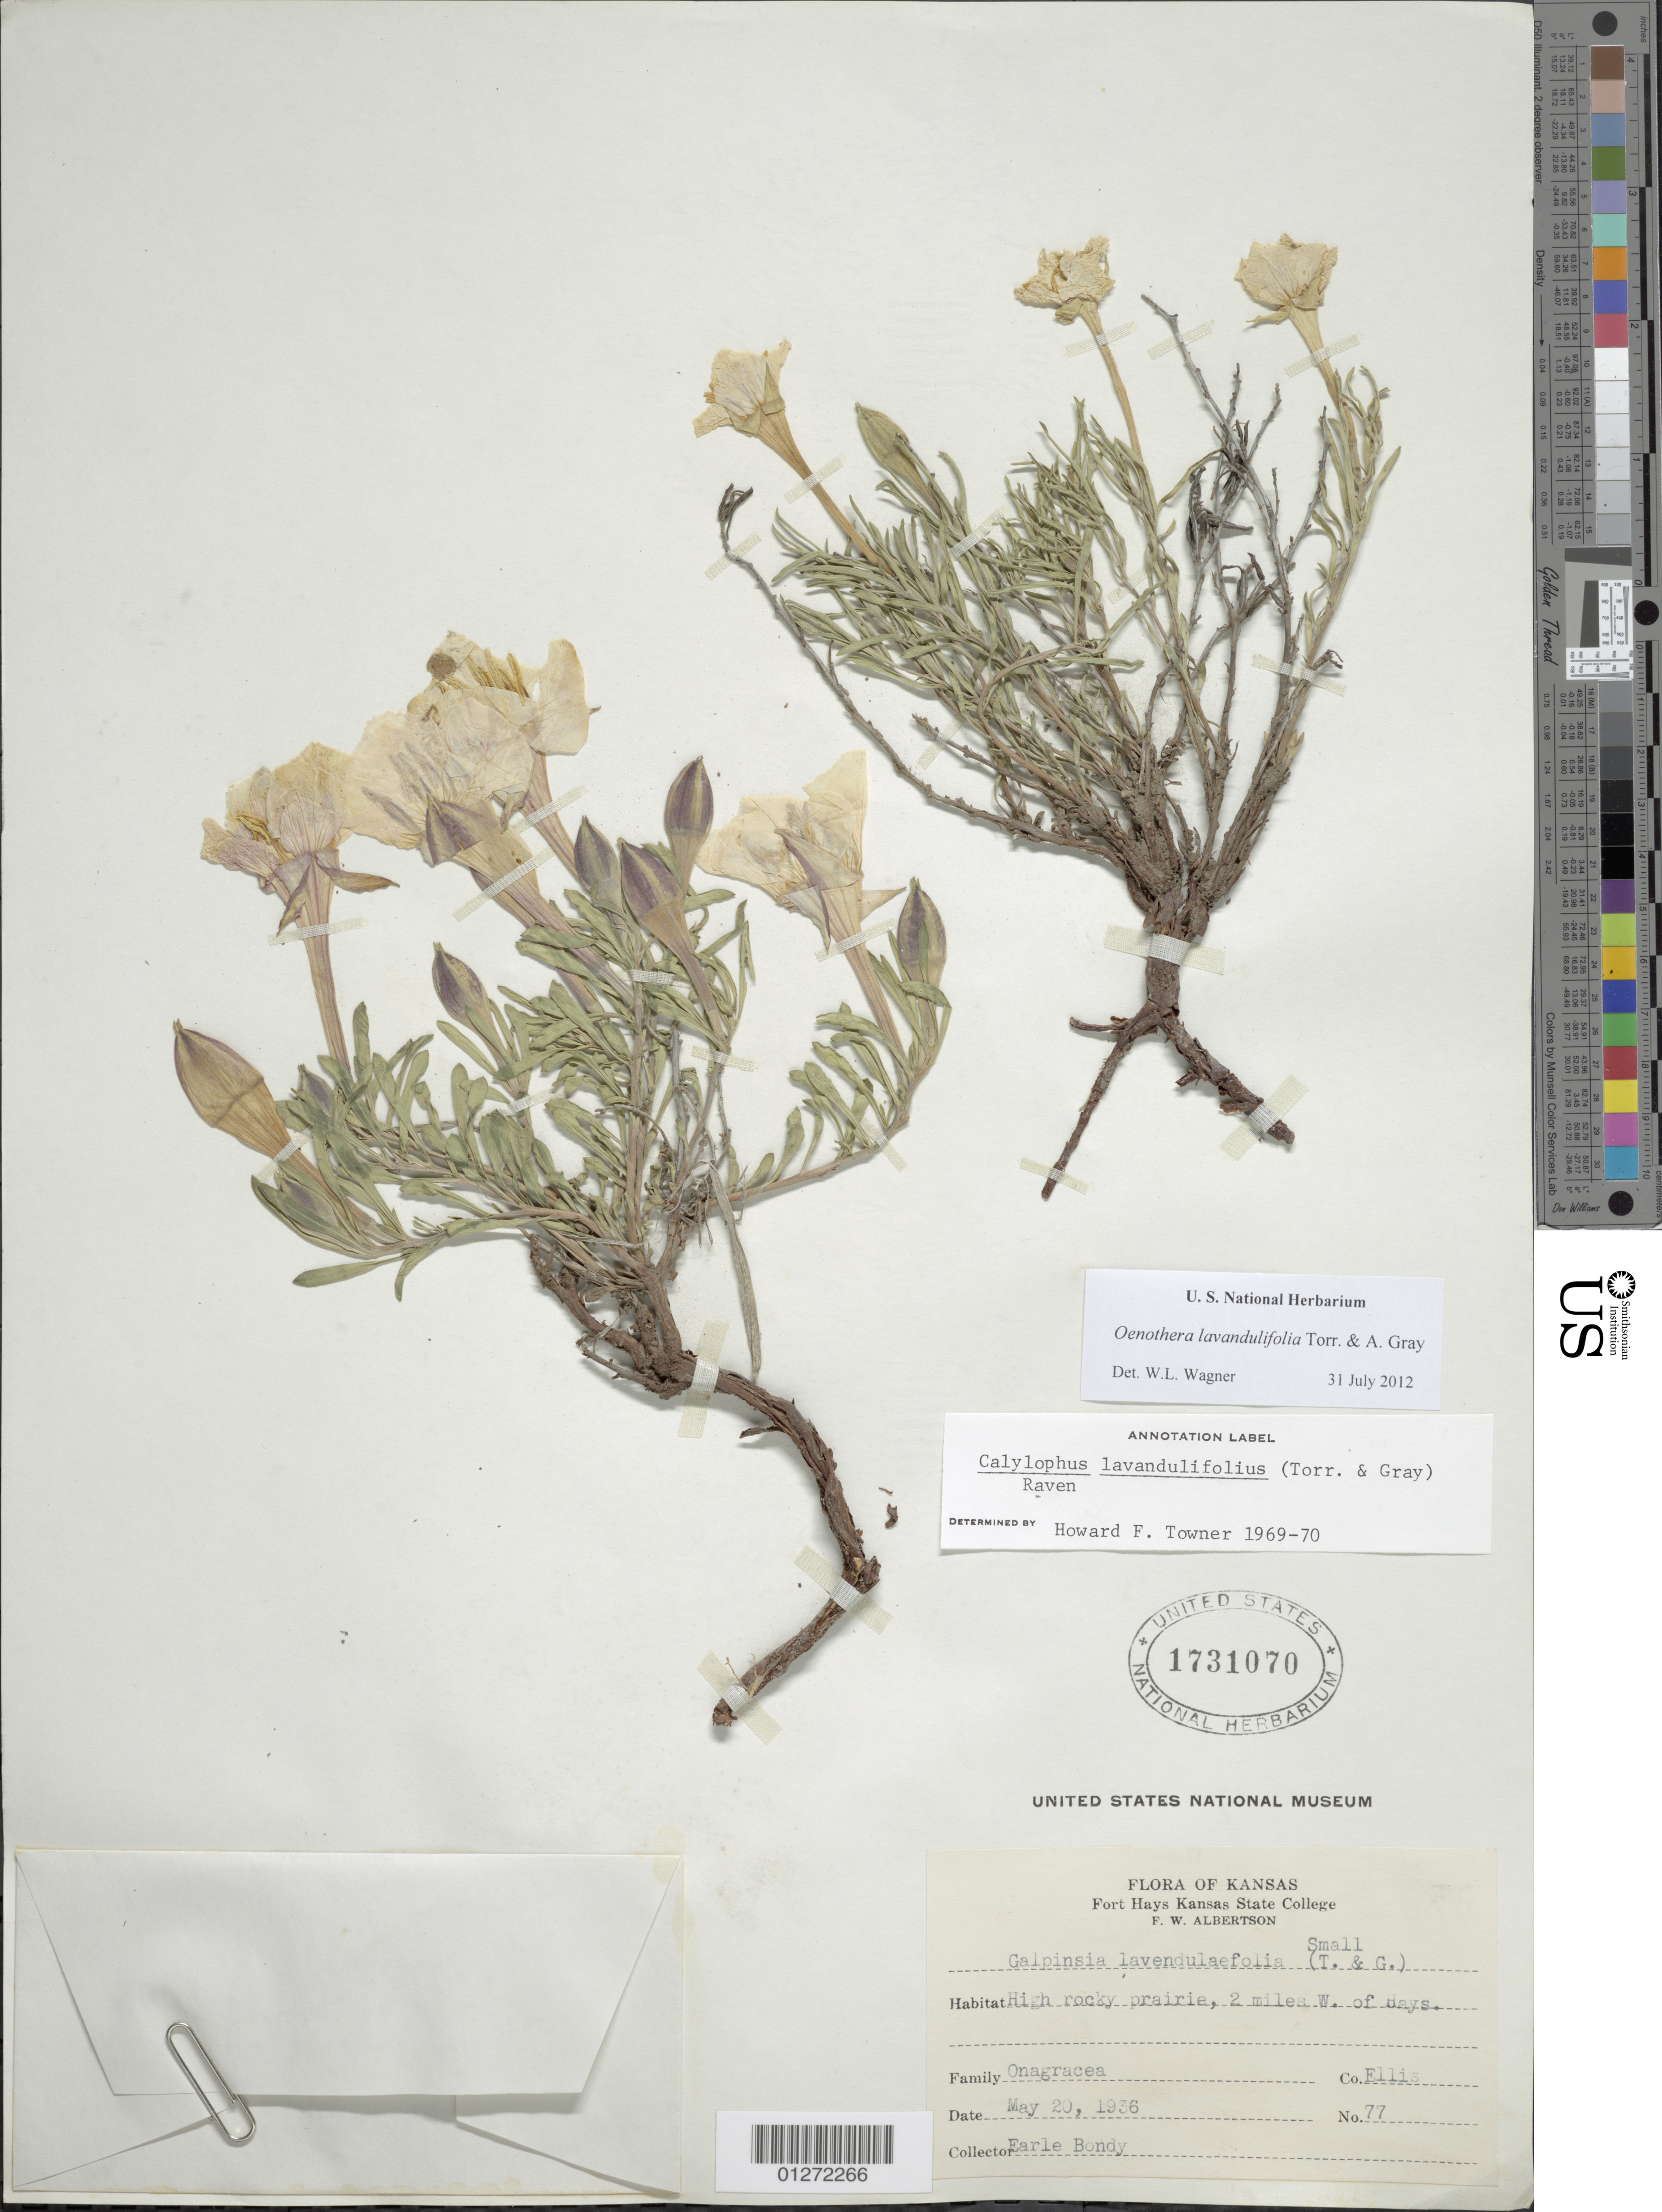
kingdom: Plantae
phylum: Tracheophyta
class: Magnoliopsida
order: Myrtales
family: Onagraceae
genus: Oenothera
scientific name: Oenothera lavandulifolia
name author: Torr. & A. Gray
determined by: Wagner, W. L., (BOT), Smithsonian Institution - National Museum of Natural History (UNITED STATES)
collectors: E. Bondy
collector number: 77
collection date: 1936-05-20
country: United States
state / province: Kansas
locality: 2 mi W of Hays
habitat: High rocky prarie.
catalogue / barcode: US 1731070